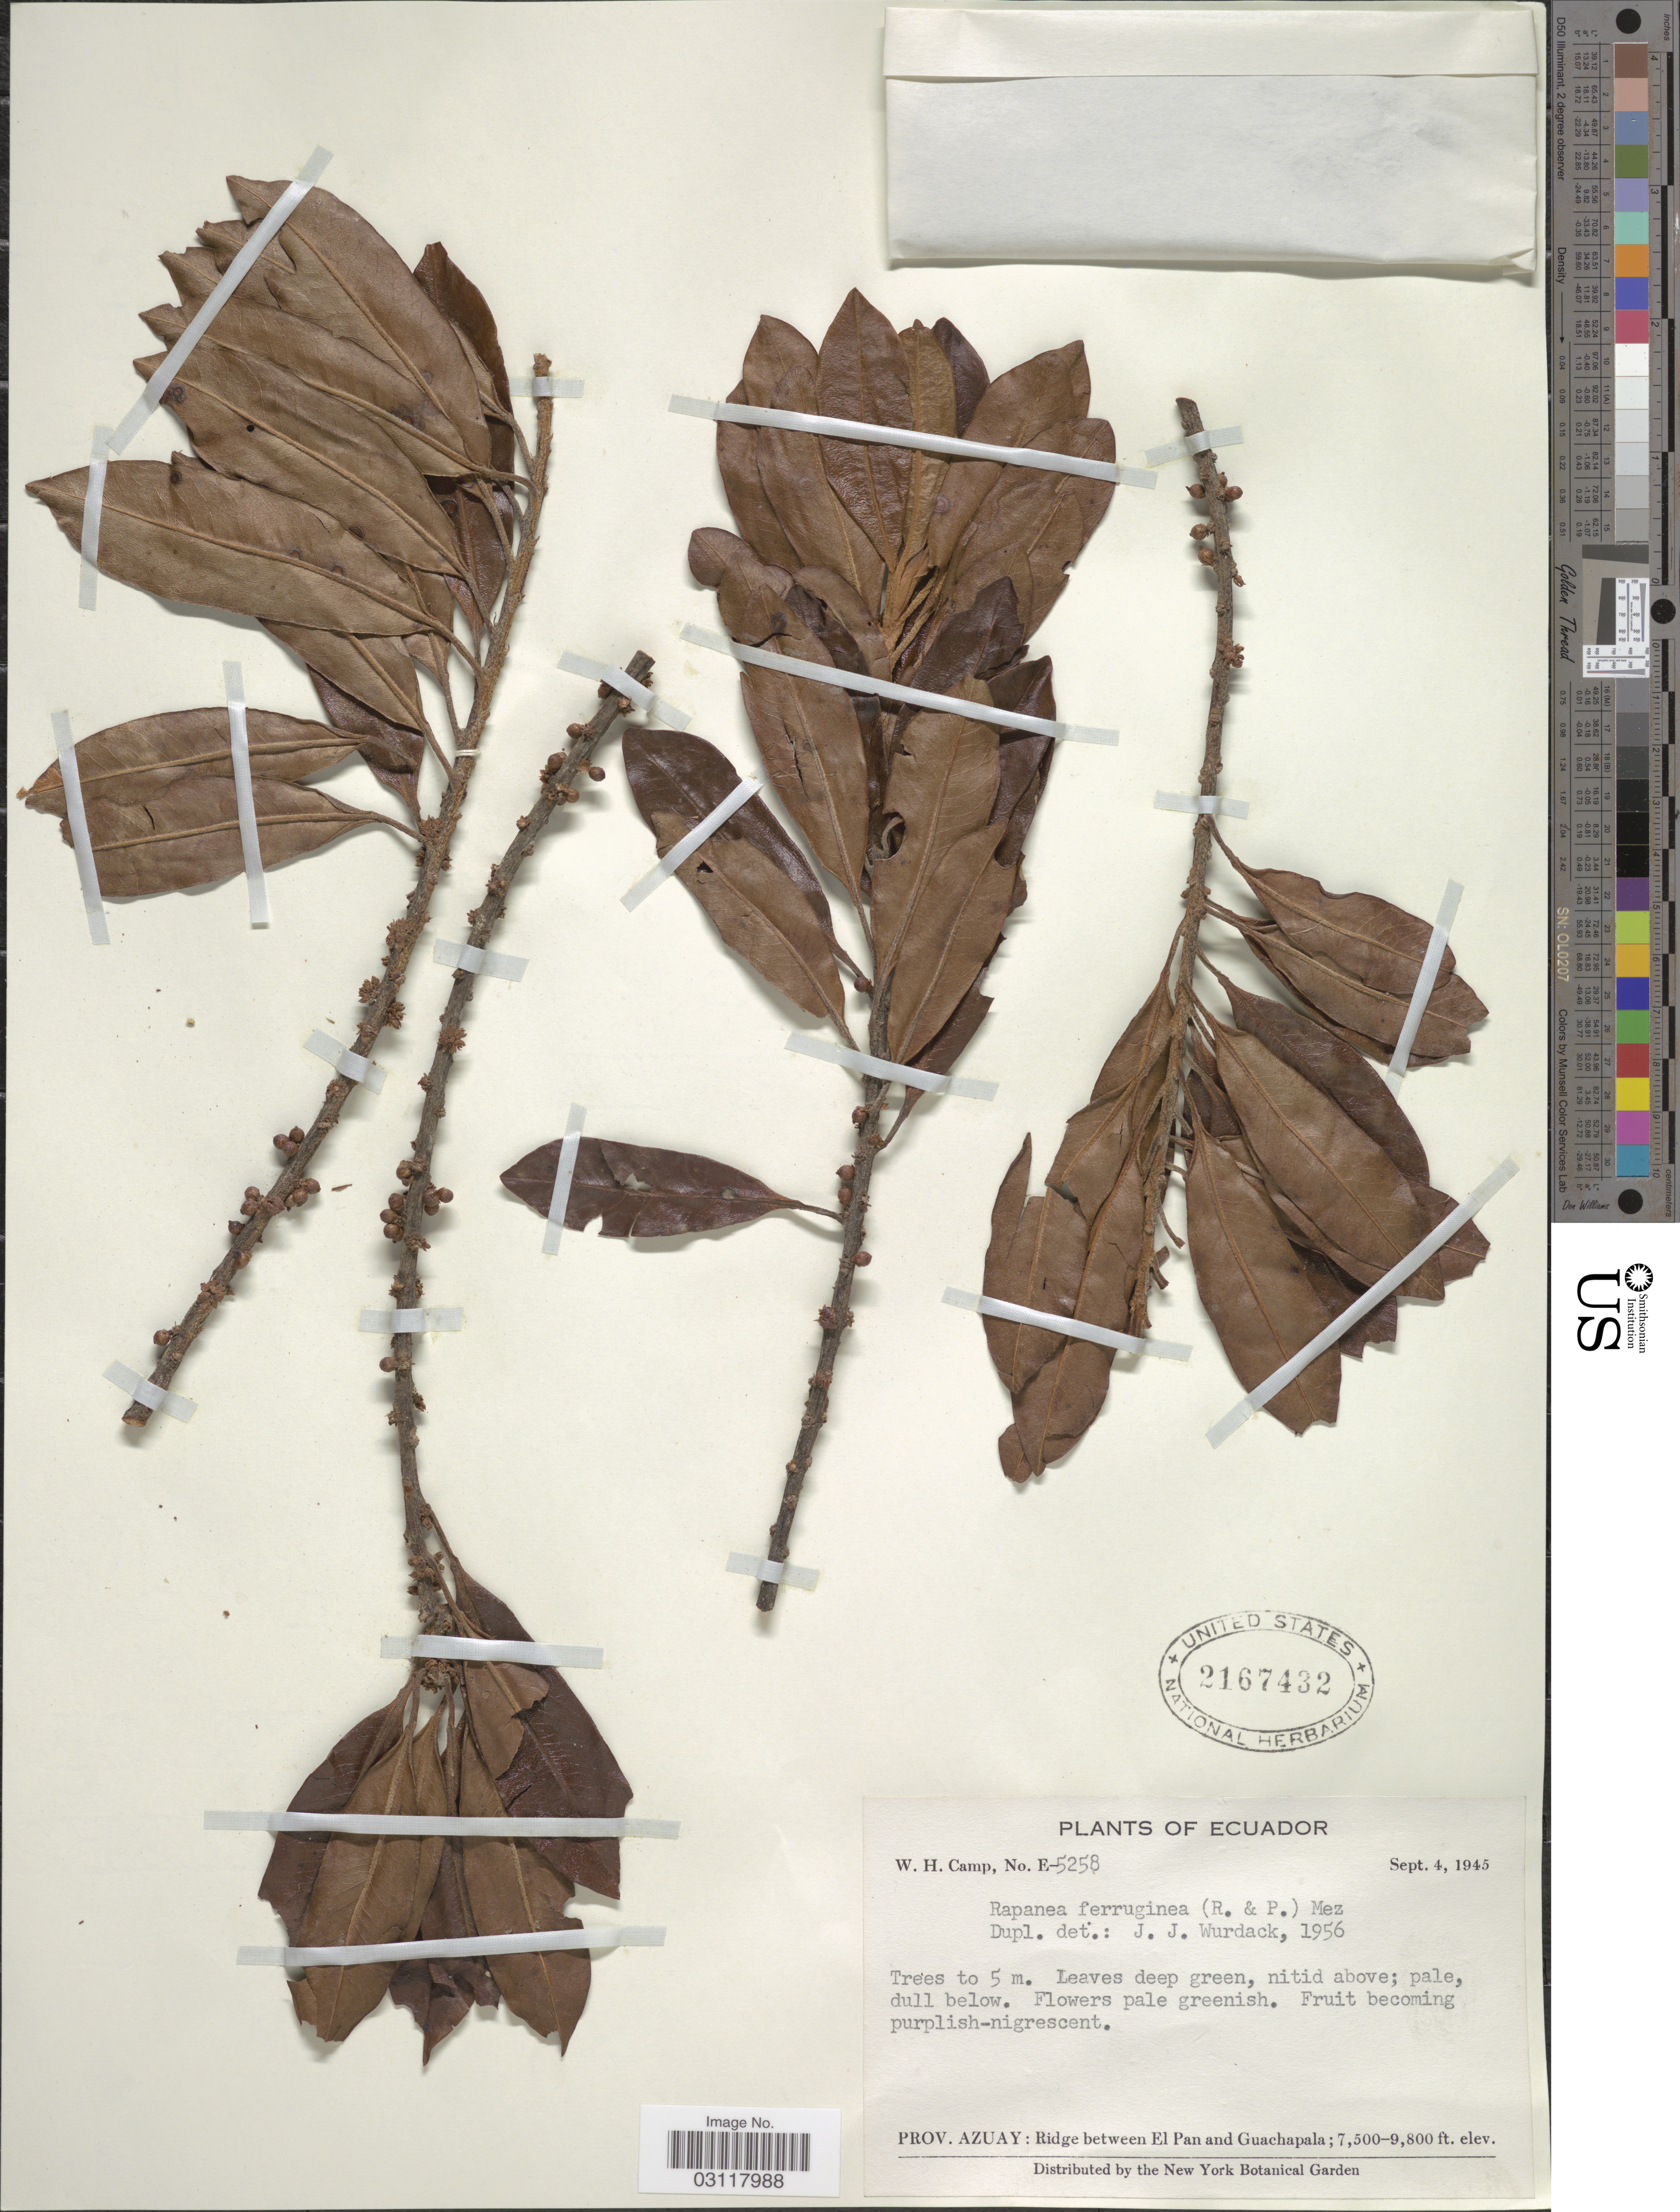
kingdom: Plantae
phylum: Tracheophyta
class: Magnoliopsida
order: Ericales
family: Primulaceae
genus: Rapanea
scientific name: Rapanea ferruginea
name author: (Ruiz & Pav.) Mez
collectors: W. H. Camp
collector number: E-5258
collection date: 1945-09-04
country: Ecuador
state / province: Azuay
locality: Prov. Azuay: Ridge between El Pan and Guachapala.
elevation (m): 2286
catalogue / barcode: US 2167432